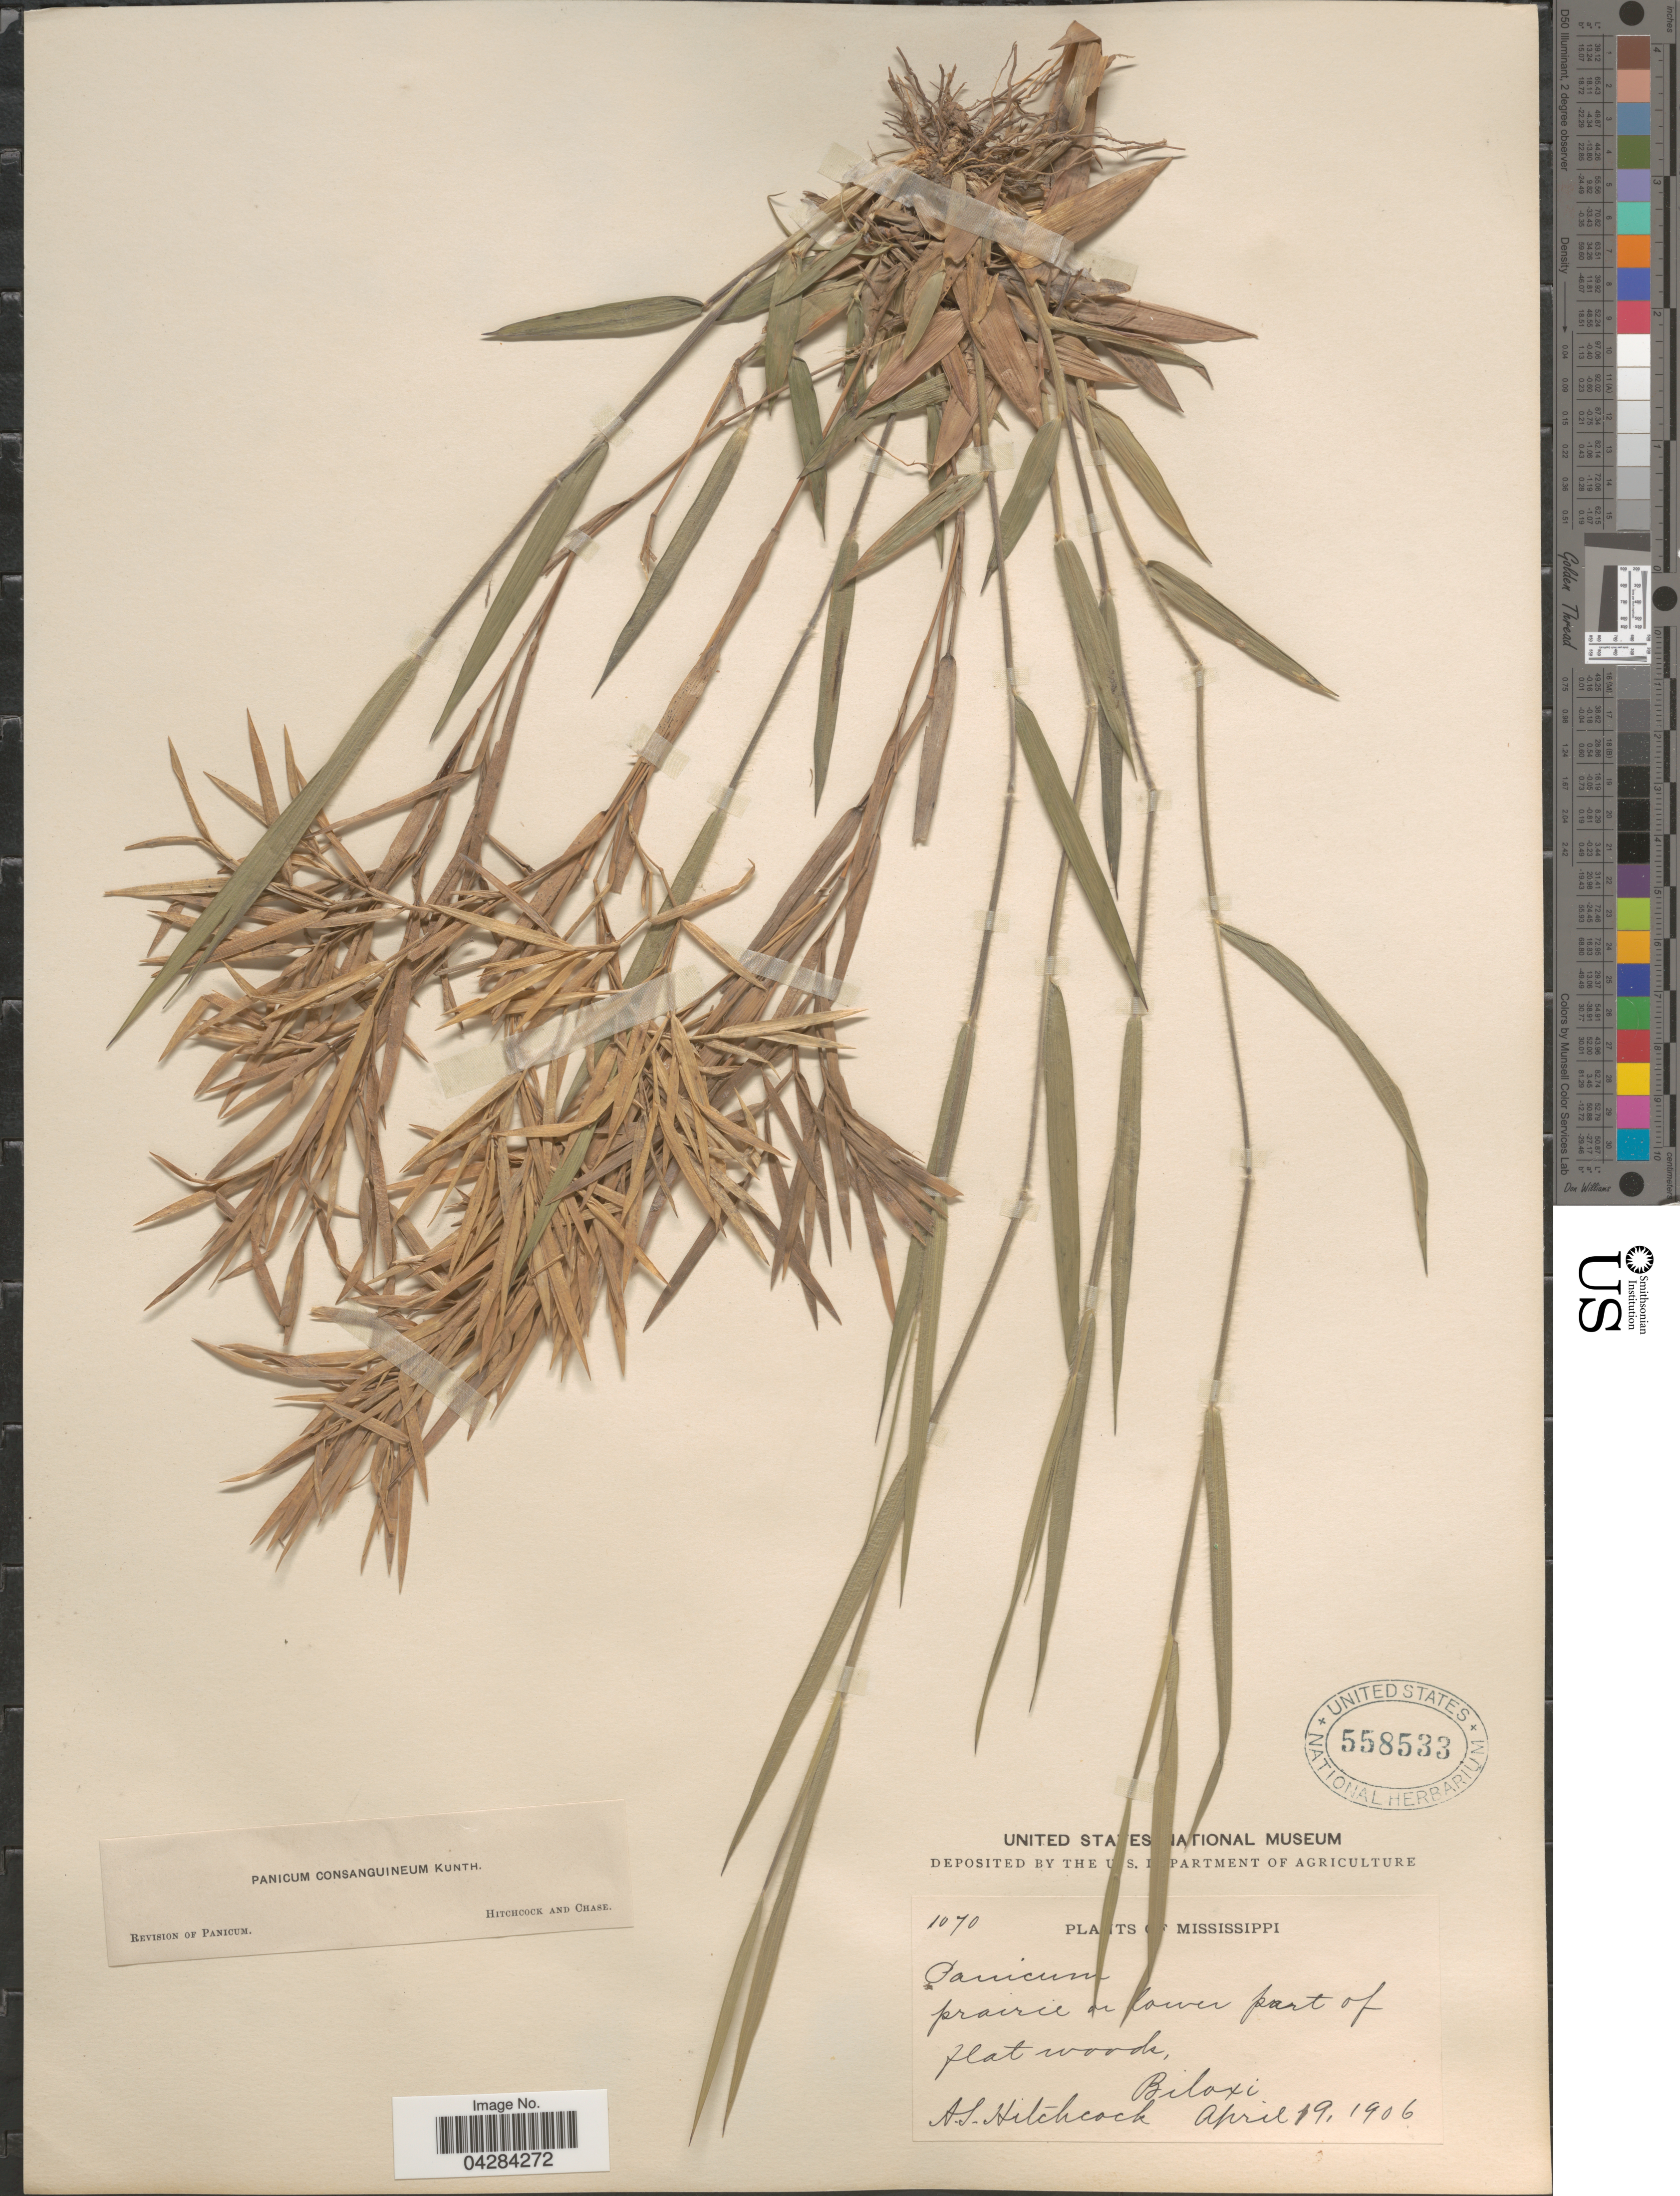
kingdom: Plantae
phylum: Tracheophyta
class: Liliopsida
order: Poales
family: Poaceae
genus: Dichanthelium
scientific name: Dichanthelium oligosanthes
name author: (Schult.) Gould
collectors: A. S. Hitchcock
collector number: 1070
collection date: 1906-04-19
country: United States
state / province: Mississippi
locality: Prairie on lower part of flat woods, Biloxi.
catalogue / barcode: US 558533